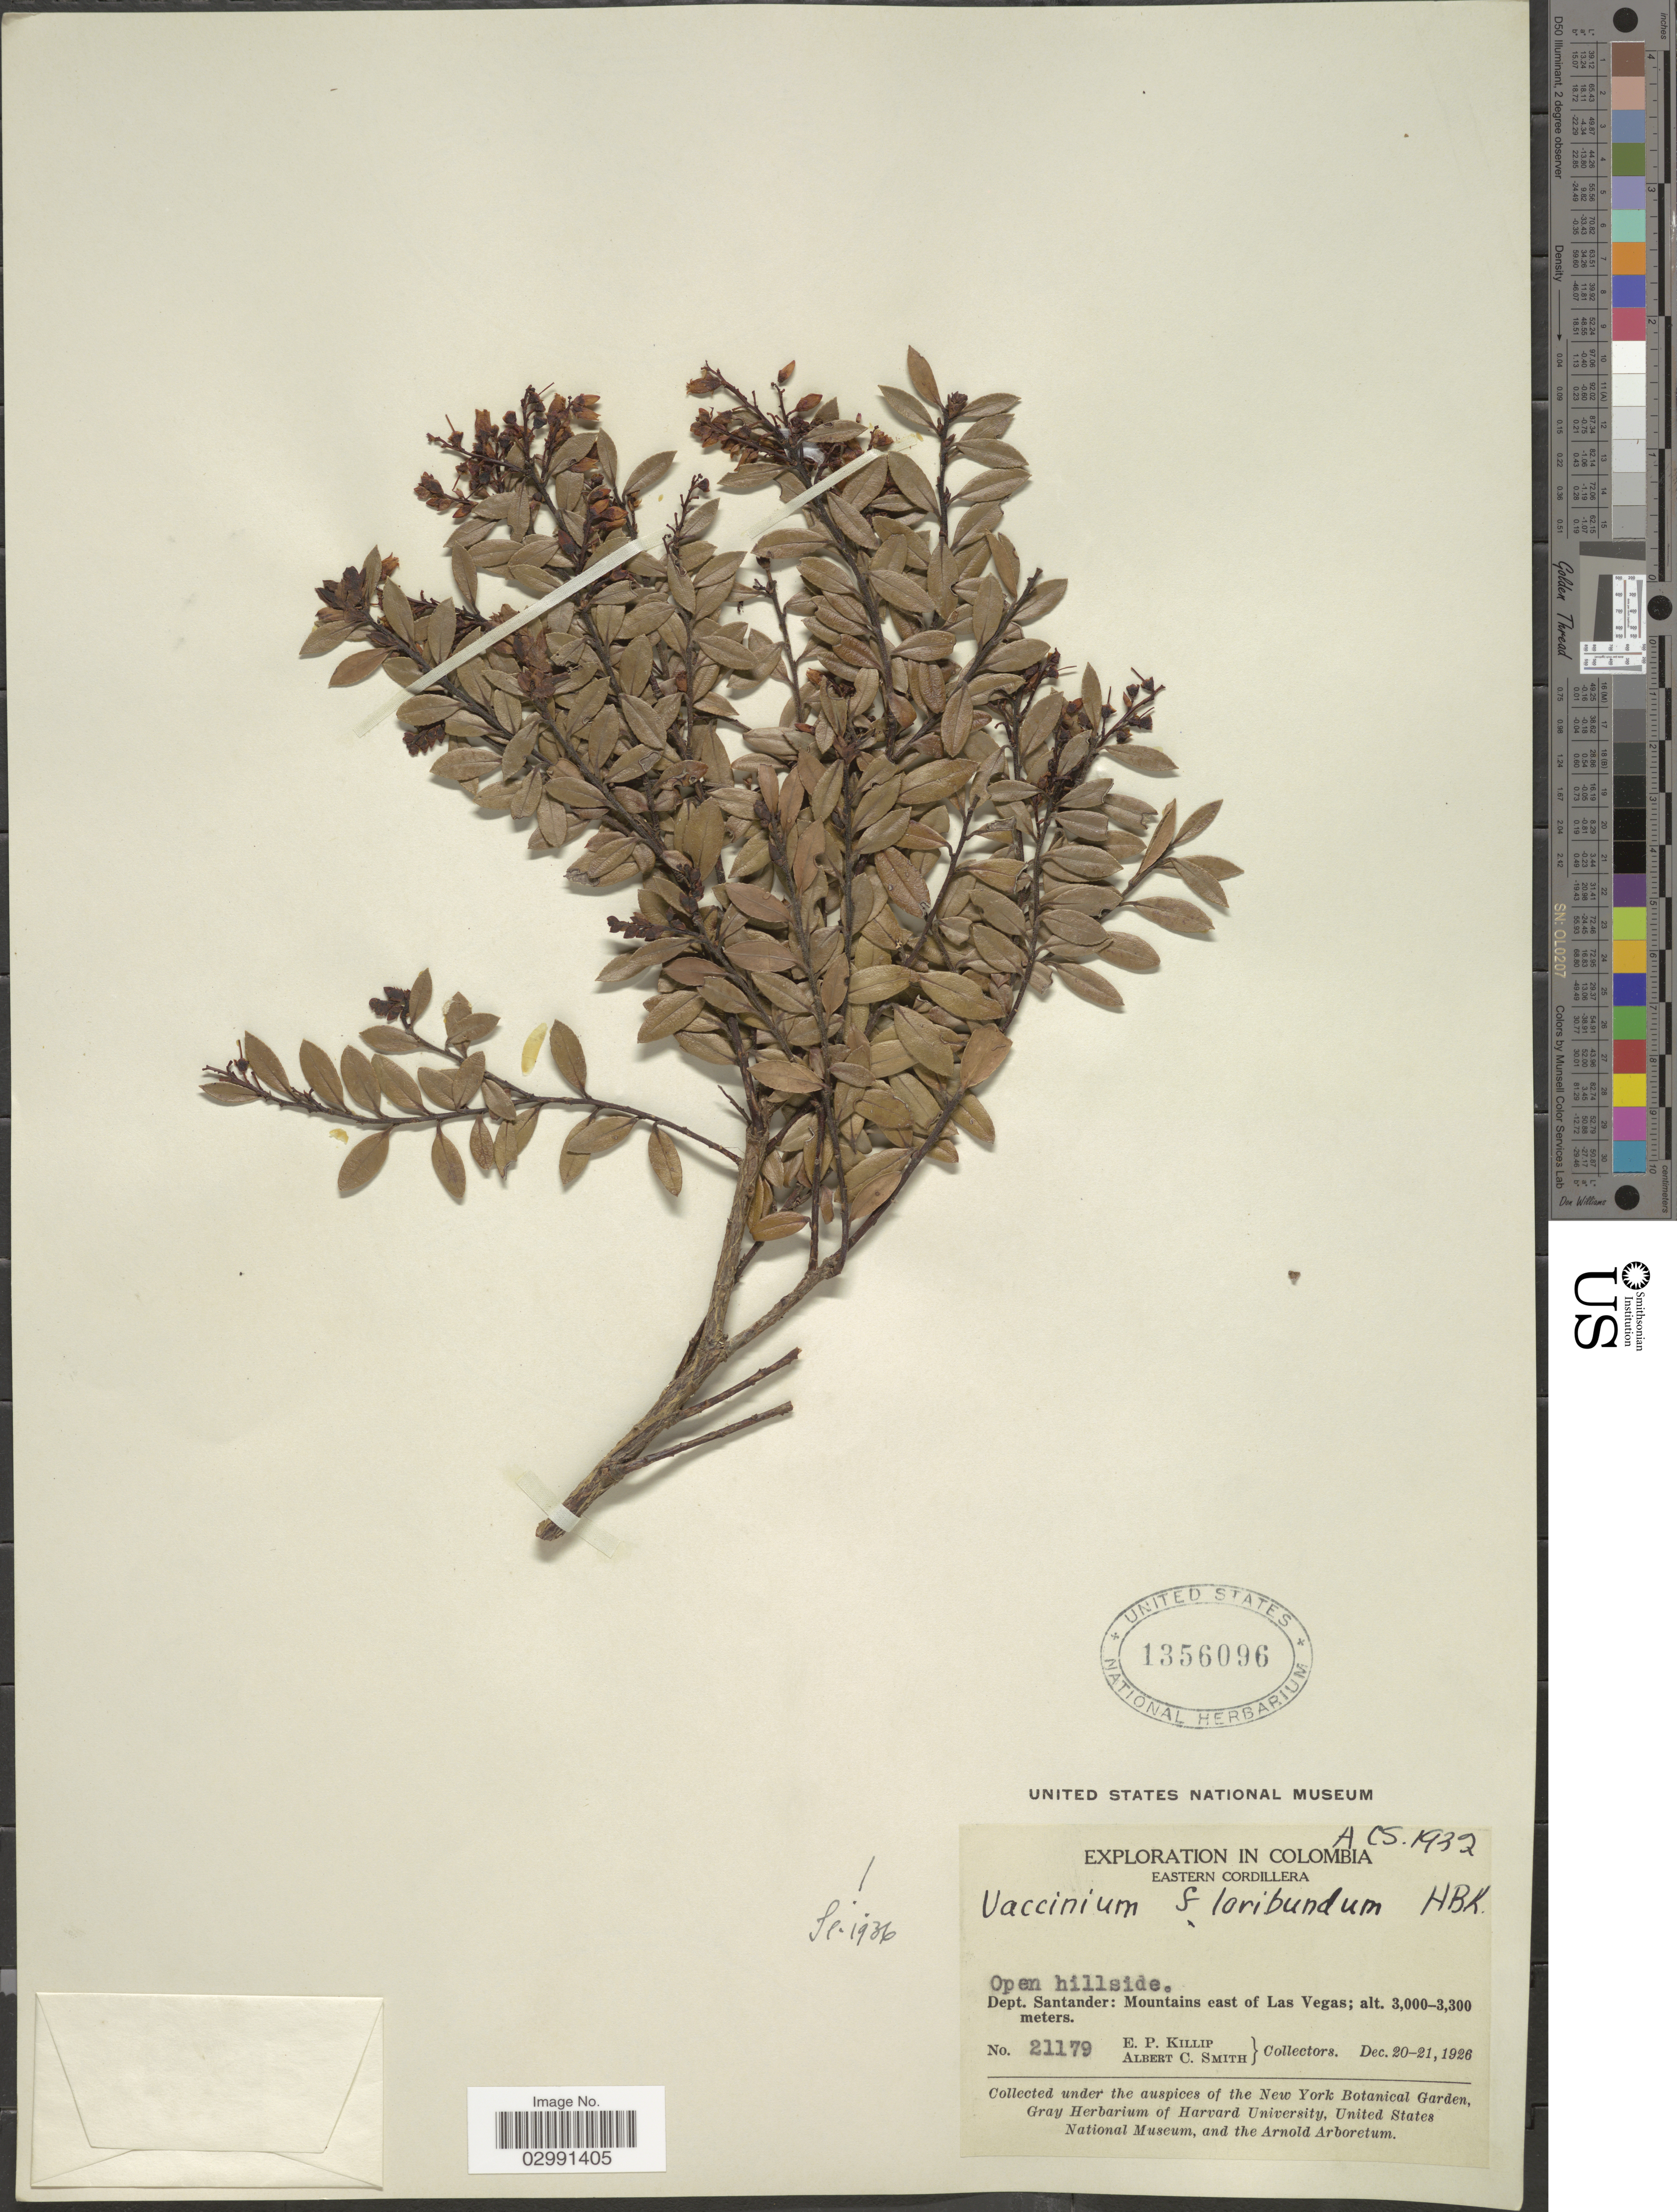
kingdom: Plantae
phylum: Tracheophyta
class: Magnoliopsida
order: Ericales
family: Ericaceae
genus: Vaccinium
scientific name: Vaccinium floribundum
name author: Kunth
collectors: E. P. Killip & A. C. Smith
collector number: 21179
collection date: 1926-12-20/1926-12-21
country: Colombia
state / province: Santander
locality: Eastern Cordillera. Open hillside. Dept. Santander: Mountains east of Las Vegas.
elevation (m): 3000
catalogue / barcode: US 1356096